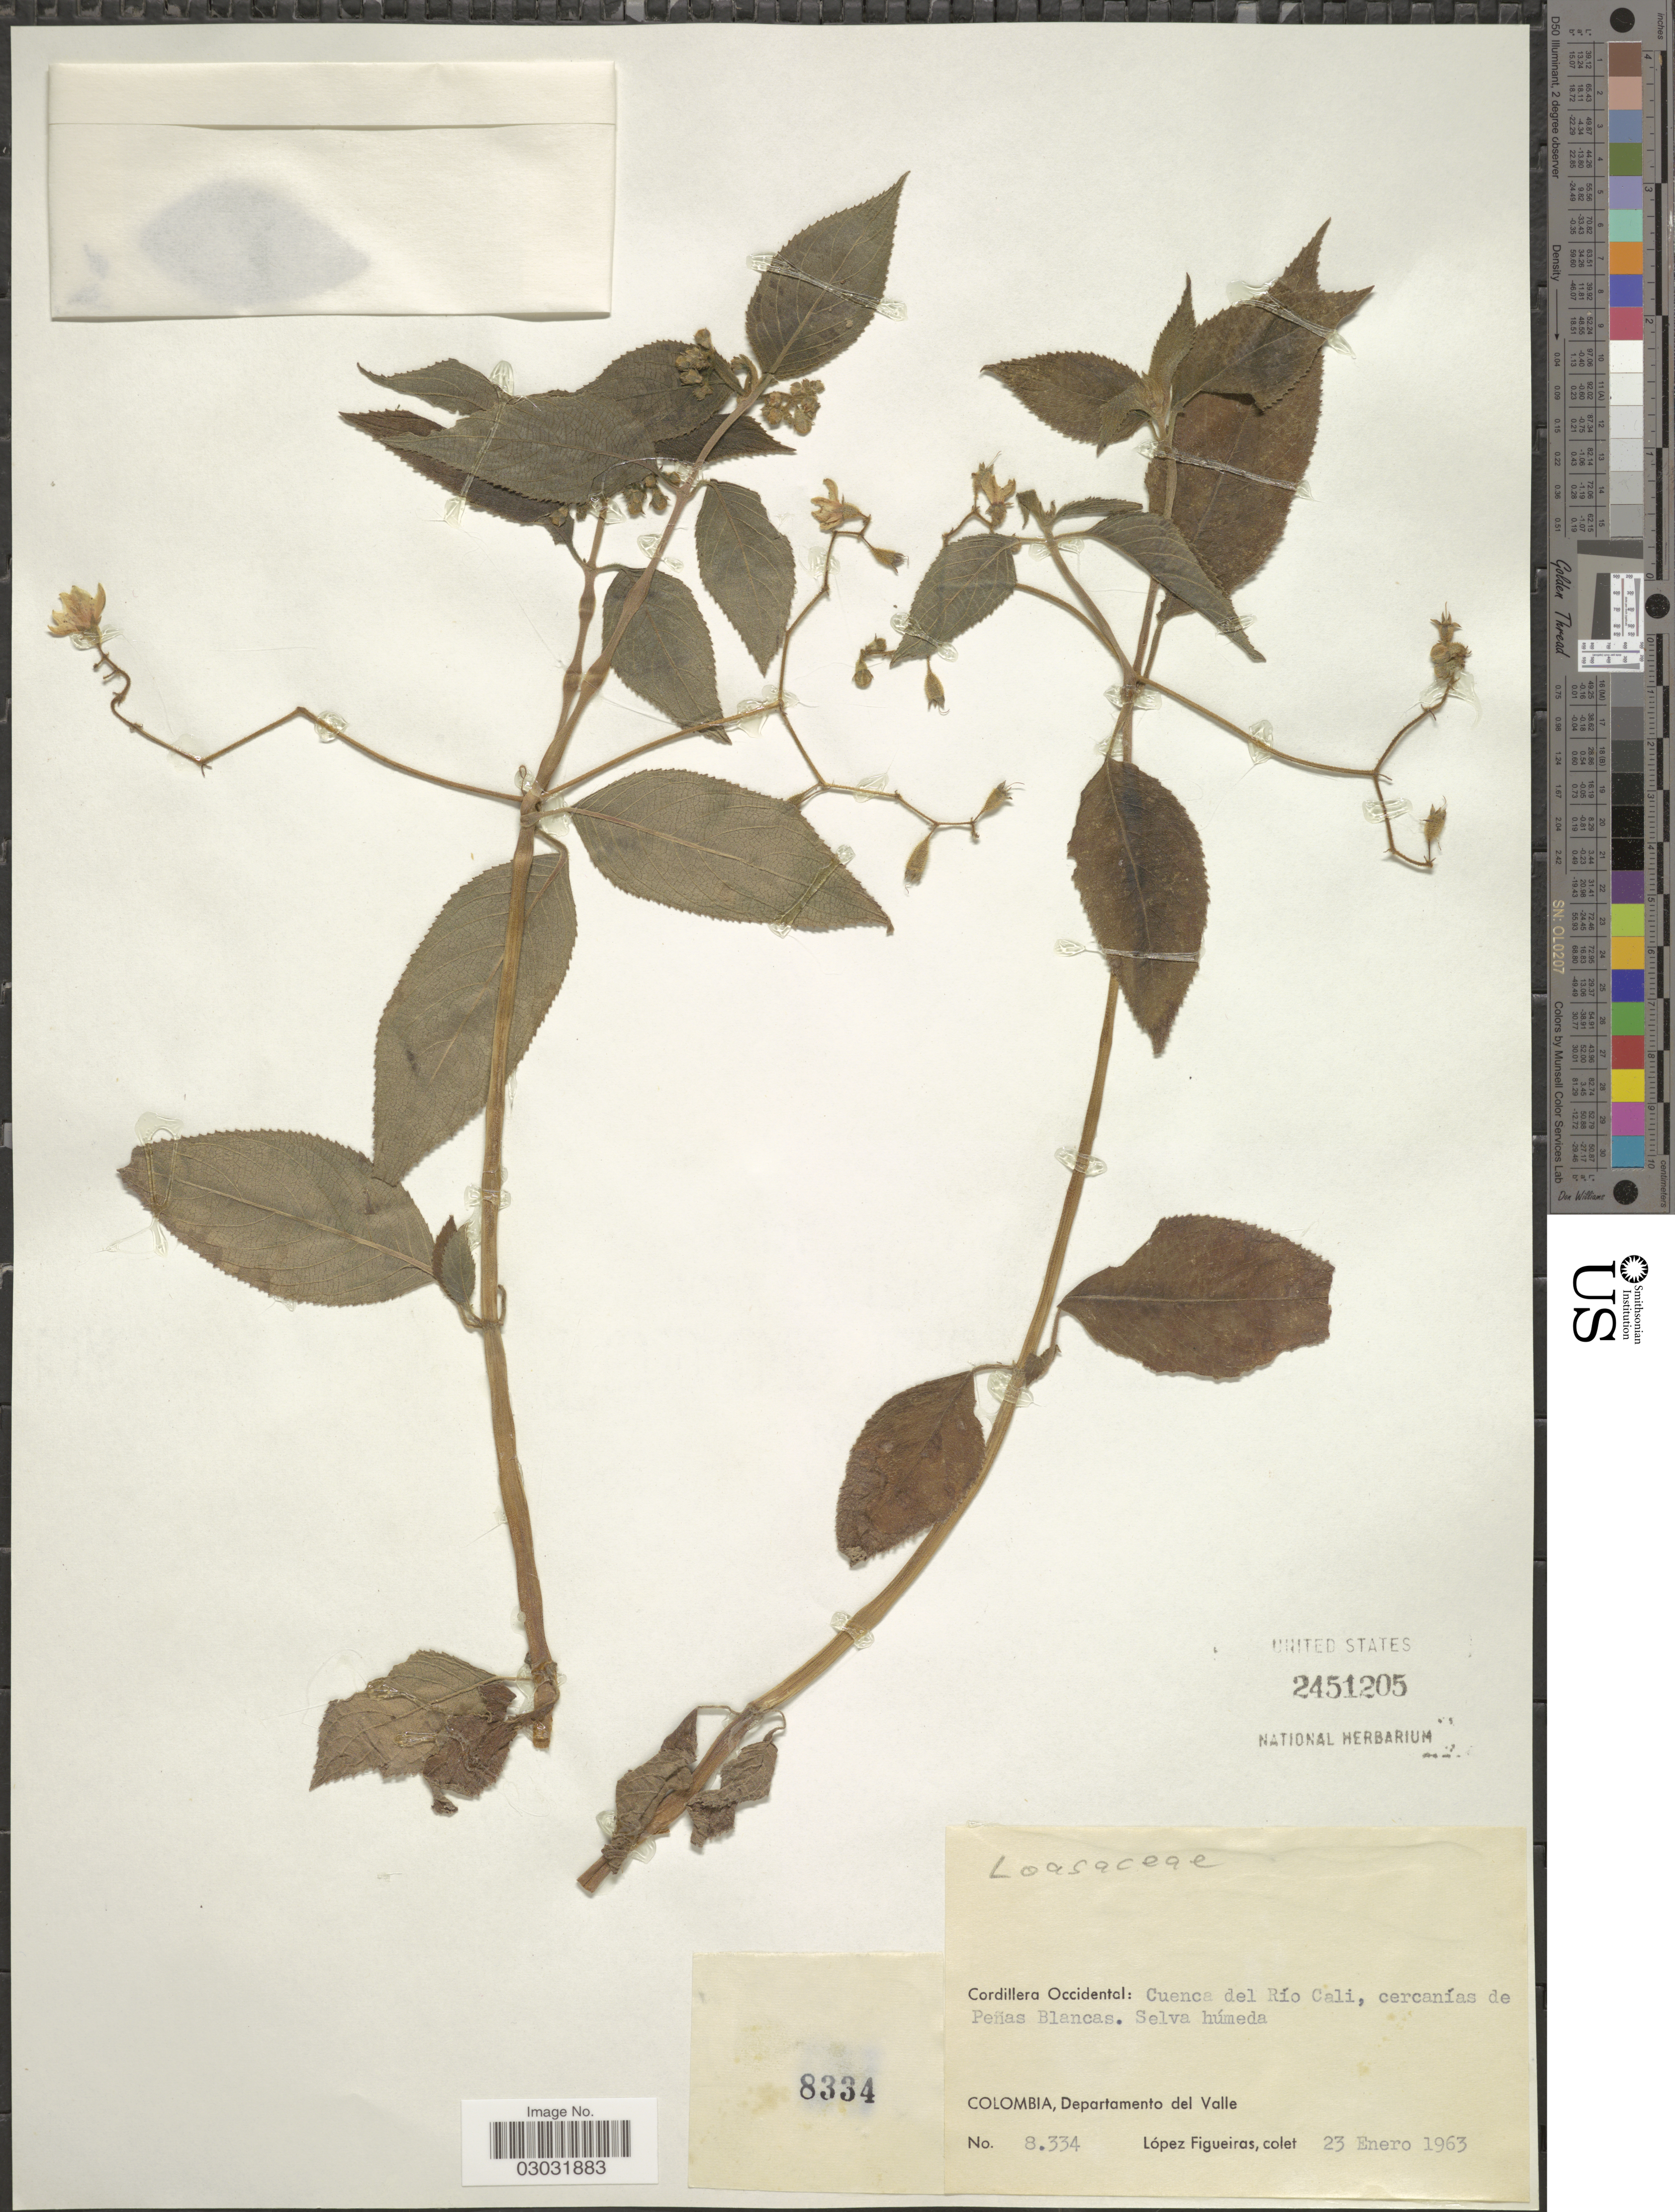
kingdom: Plantae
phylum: Tracheophyta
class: Magnoliopsida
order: Cornales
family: Loasaceae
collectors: M. López Figueiras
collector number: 8334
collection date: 1963-01-23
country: Colombia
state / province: Valle del Cauca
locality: Cordillera Occidental: Cuenca del Río Cali, cercanías de Peñas Blancas. Departamento del Valle.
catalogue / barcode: US 2451205